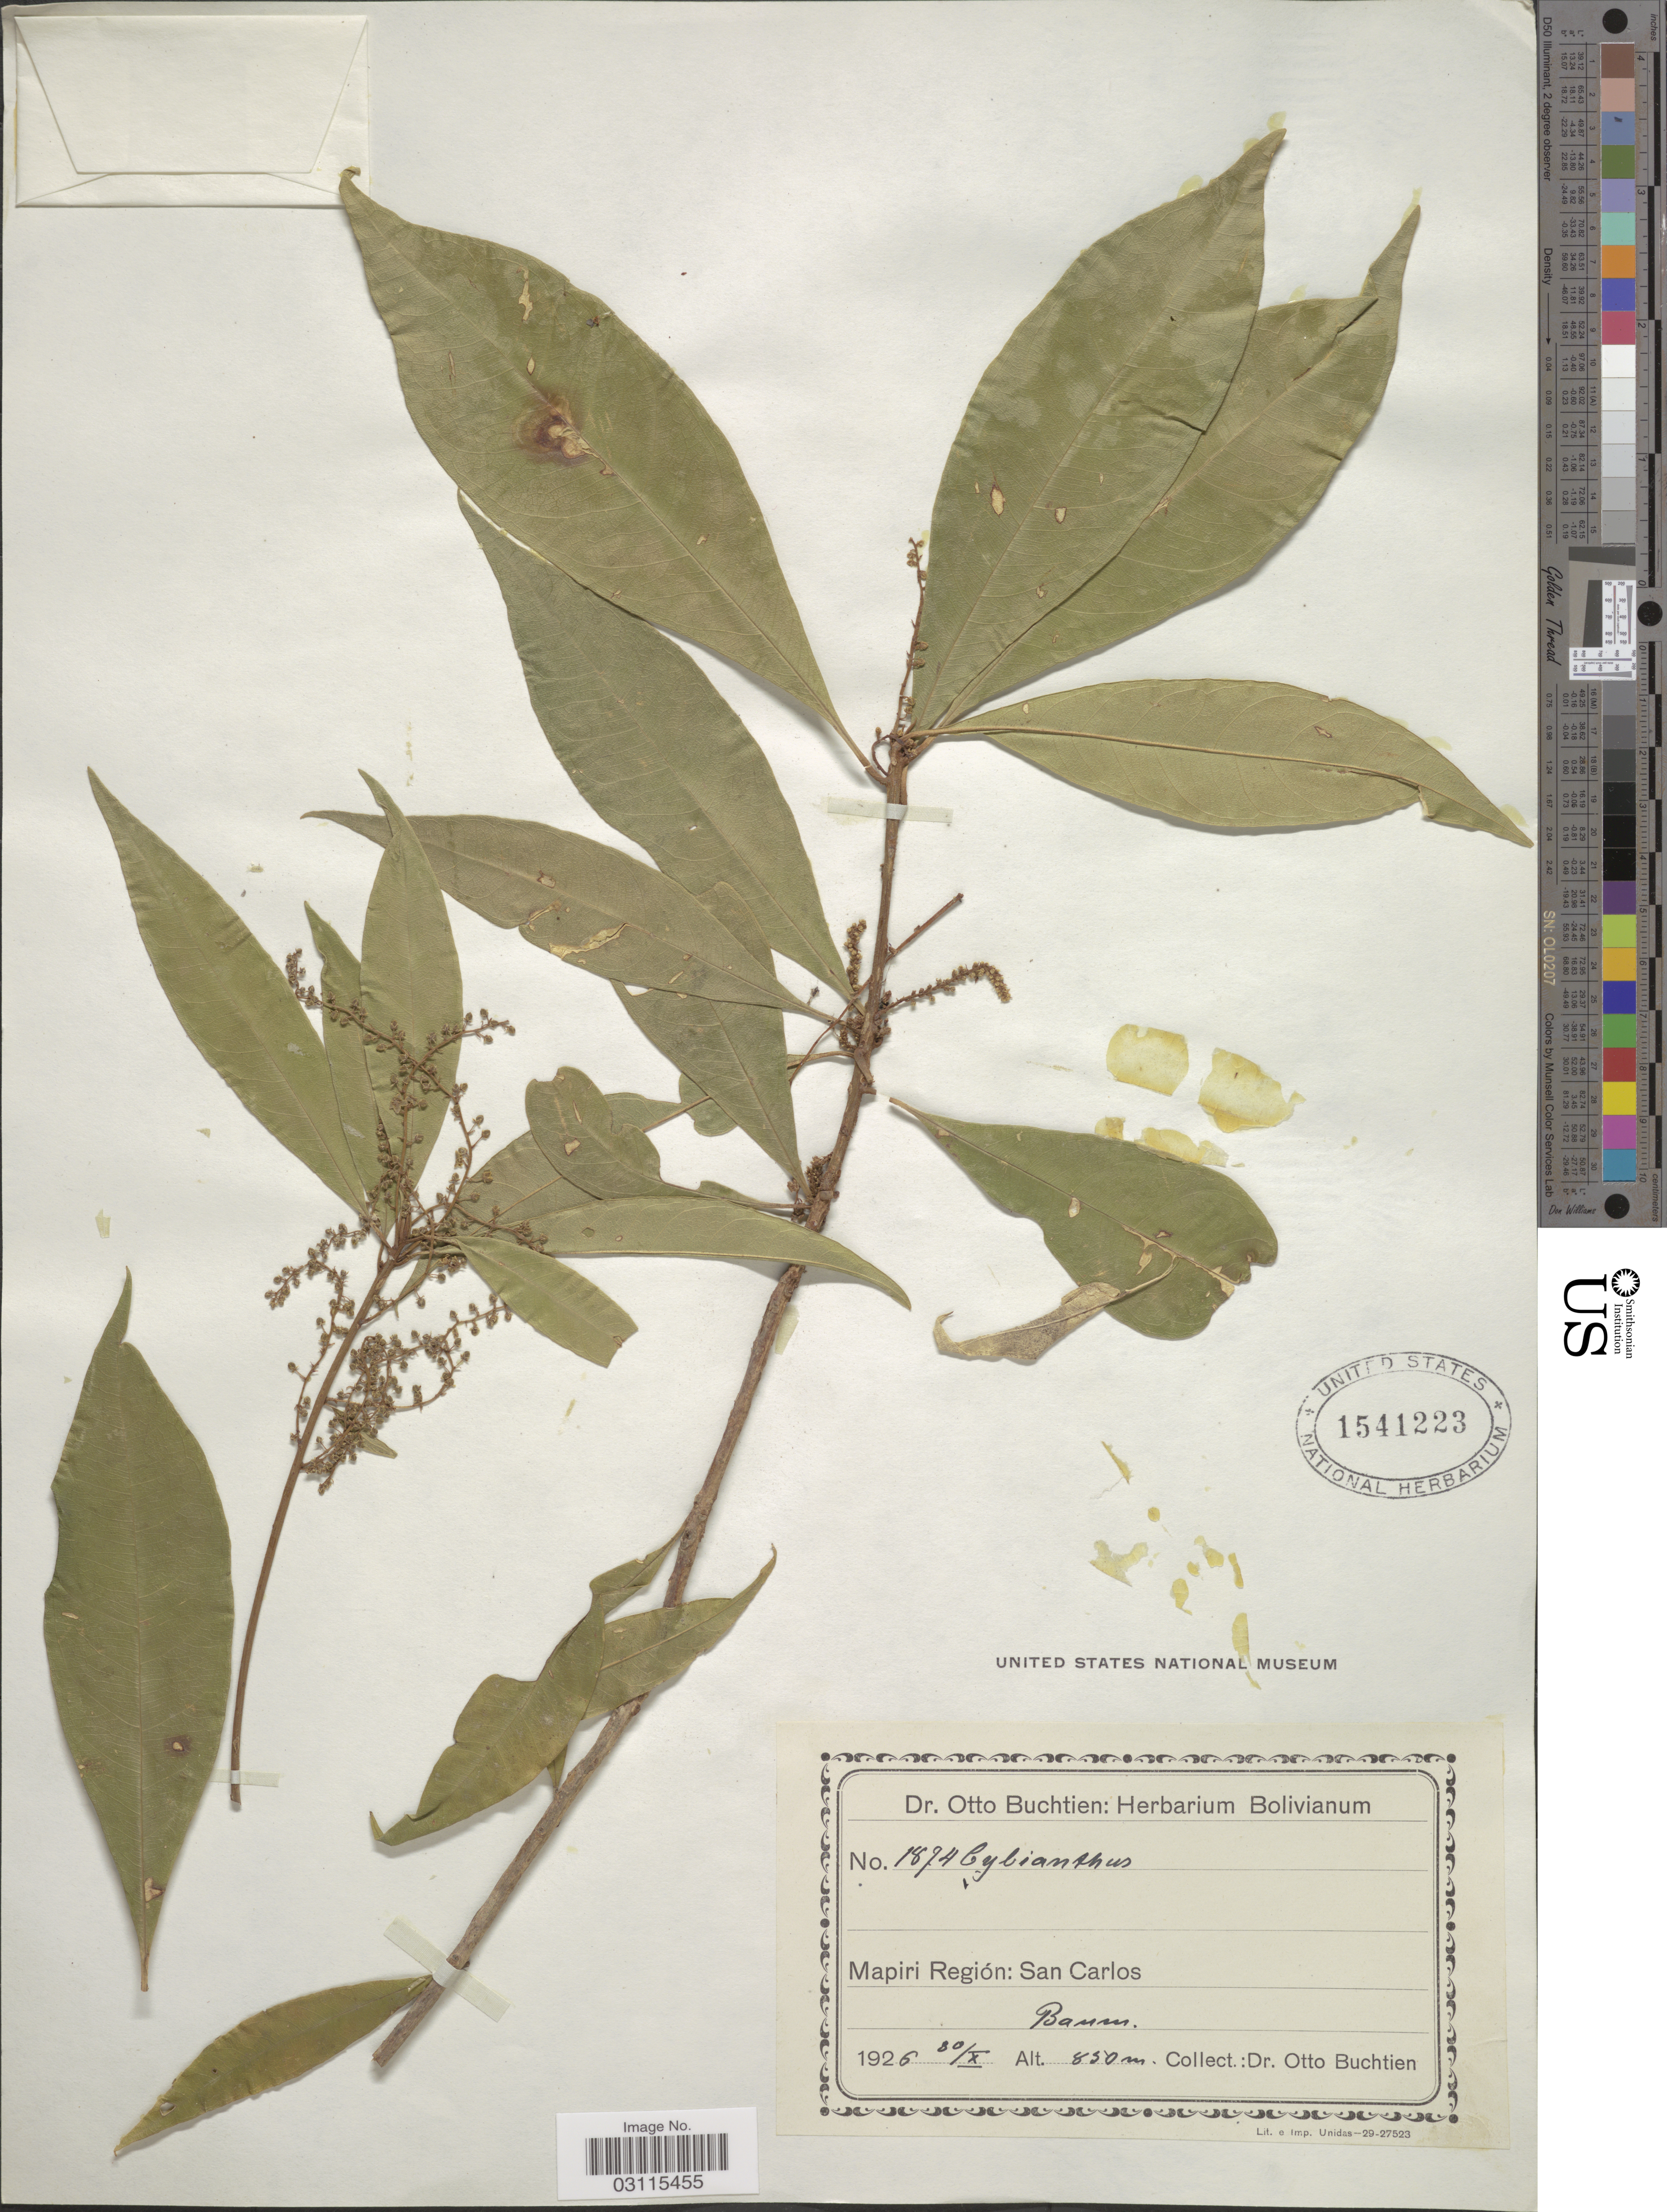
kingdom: Plantae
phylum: Tracheophyta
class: Magnoliopsida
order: Ericales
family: Primulaceae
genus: Cybianthus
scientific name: Cybianthus sp.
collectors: O. Buchtien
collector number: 1874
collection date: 1926-10-30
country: Bolivia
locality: Mapiri Región: San Carlos. Baum.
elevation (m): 850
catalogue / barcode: US 1541223